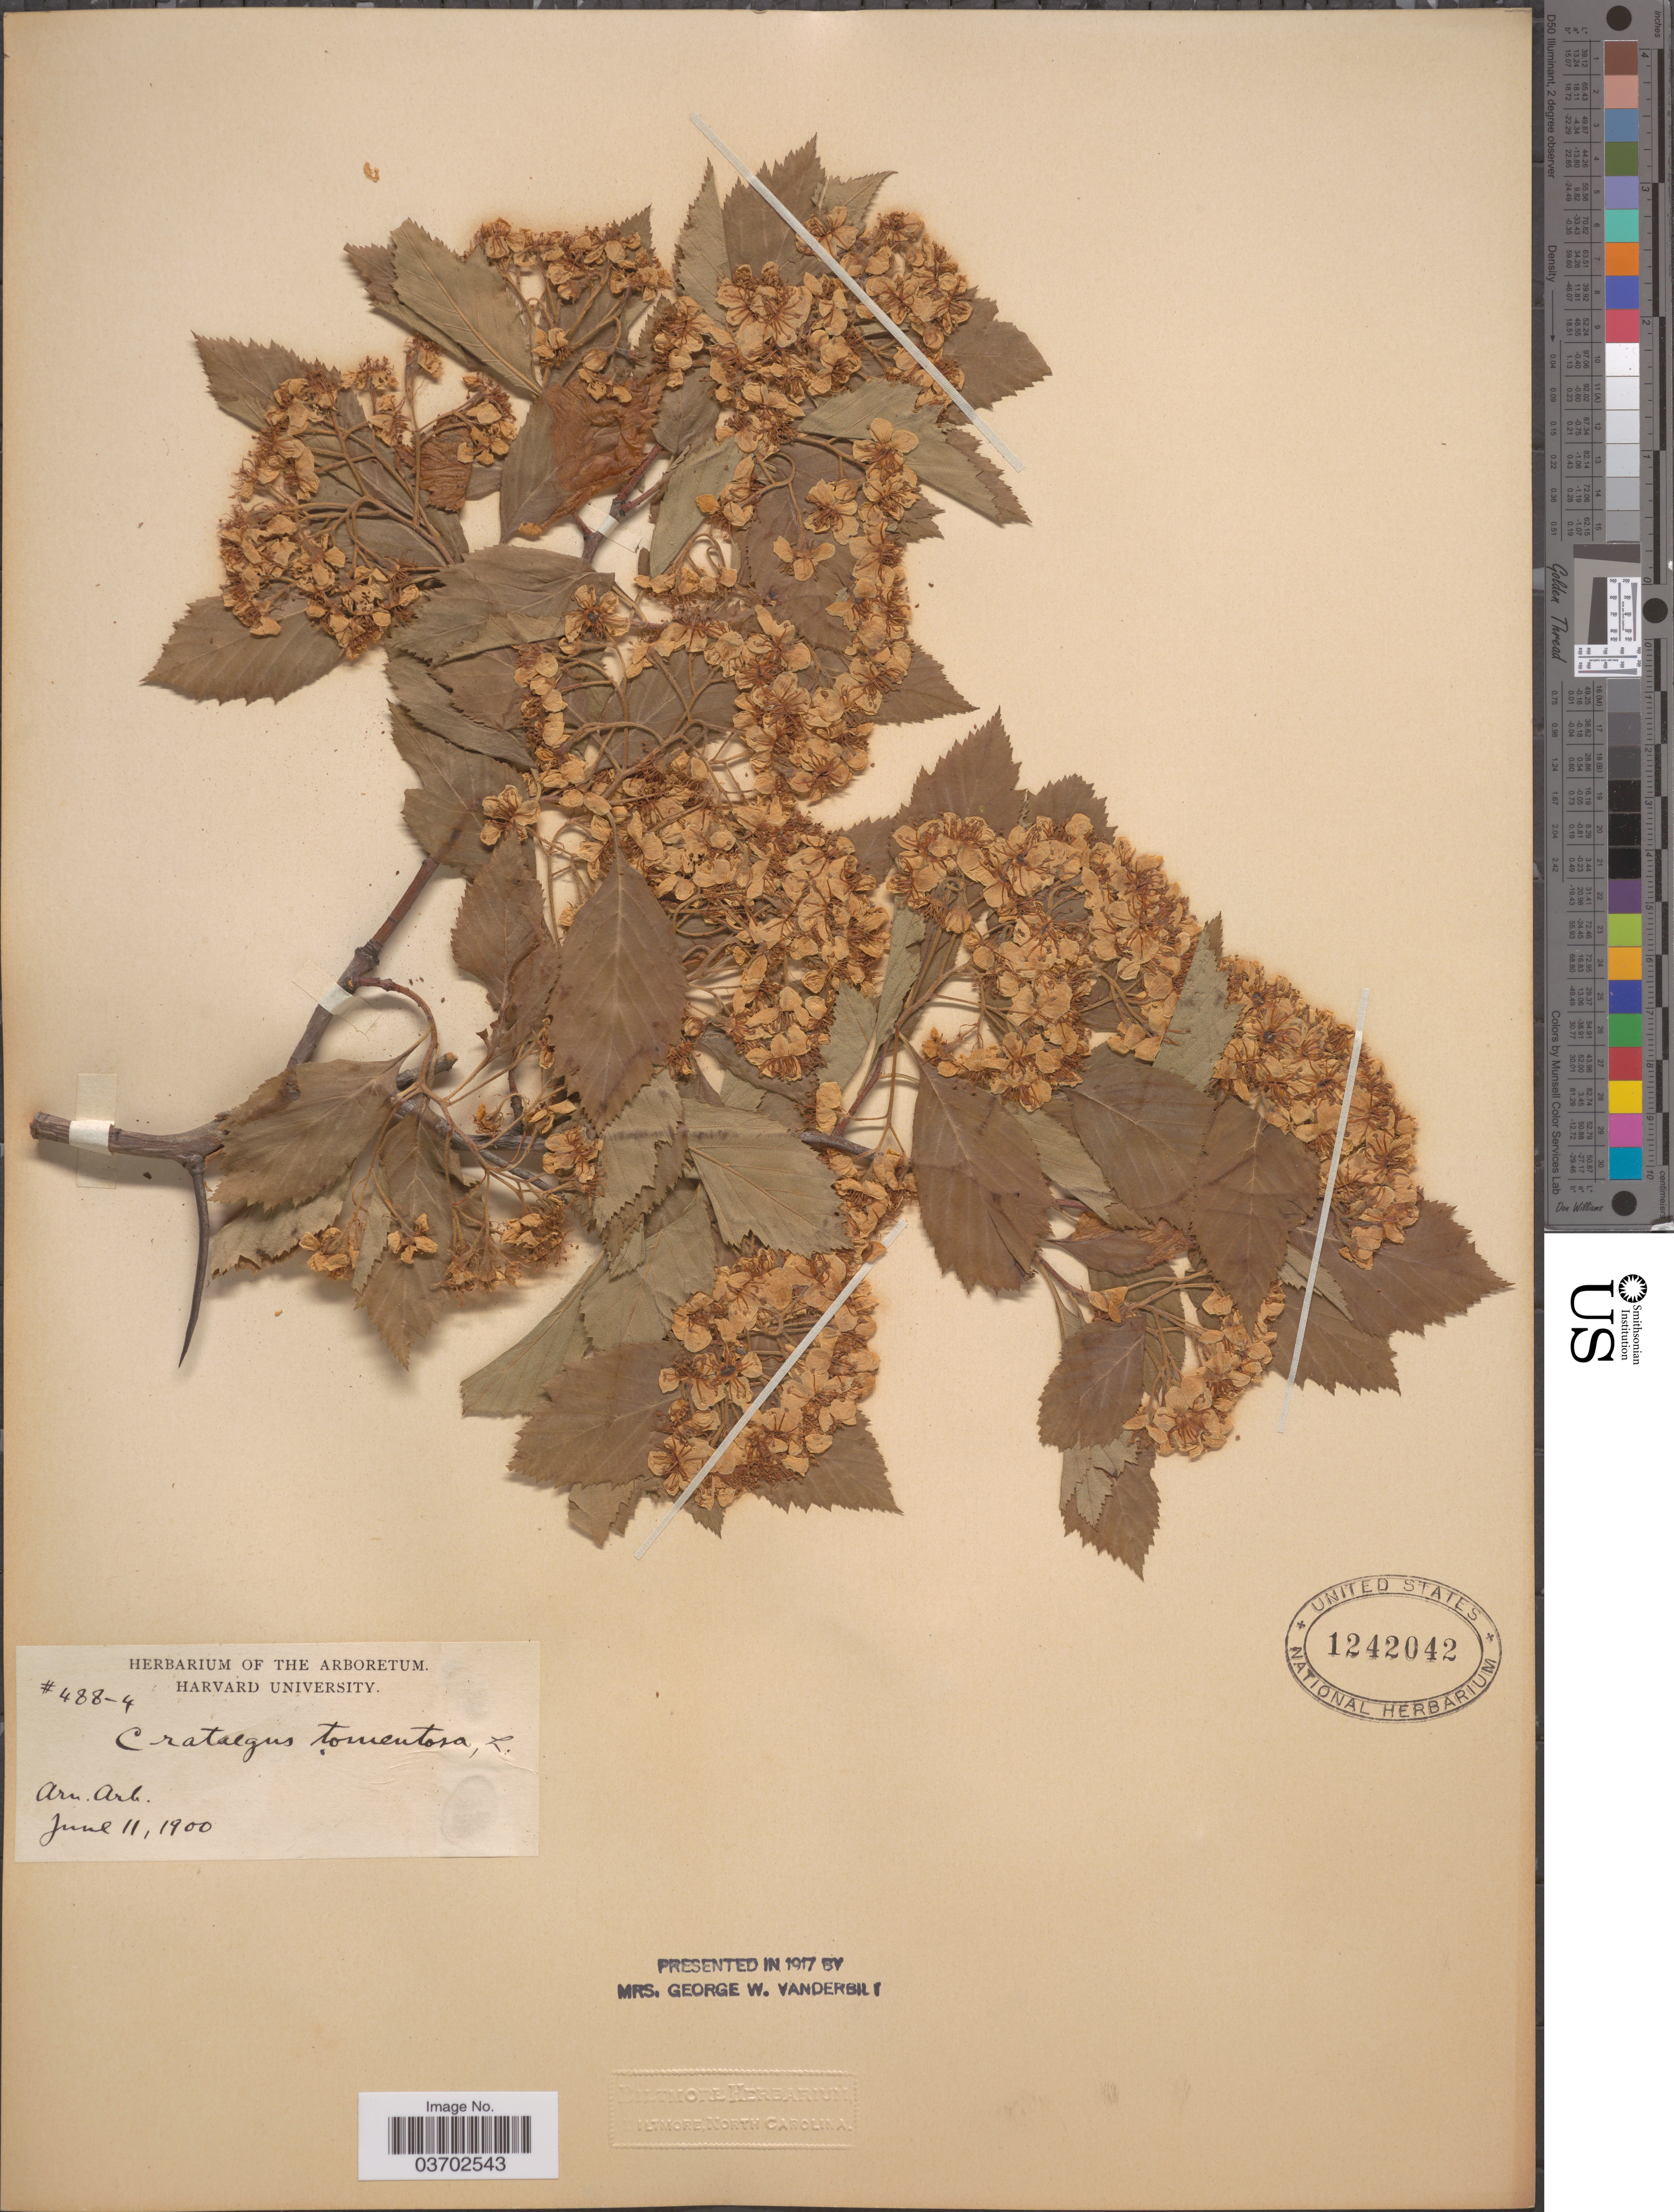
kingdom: Plantae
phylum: Tracheophyta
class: Magnoliopsida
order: Rosales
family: Rosaceae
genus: Crataegus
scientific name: Crataegus calpodendron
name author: (Ehrh.) Medik.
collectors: Ex herb. of the Arboretum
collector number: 488-4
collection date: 1900-06-11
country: United States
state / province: Massachusetts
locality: Arn. Arb.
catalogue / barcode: US 1242042